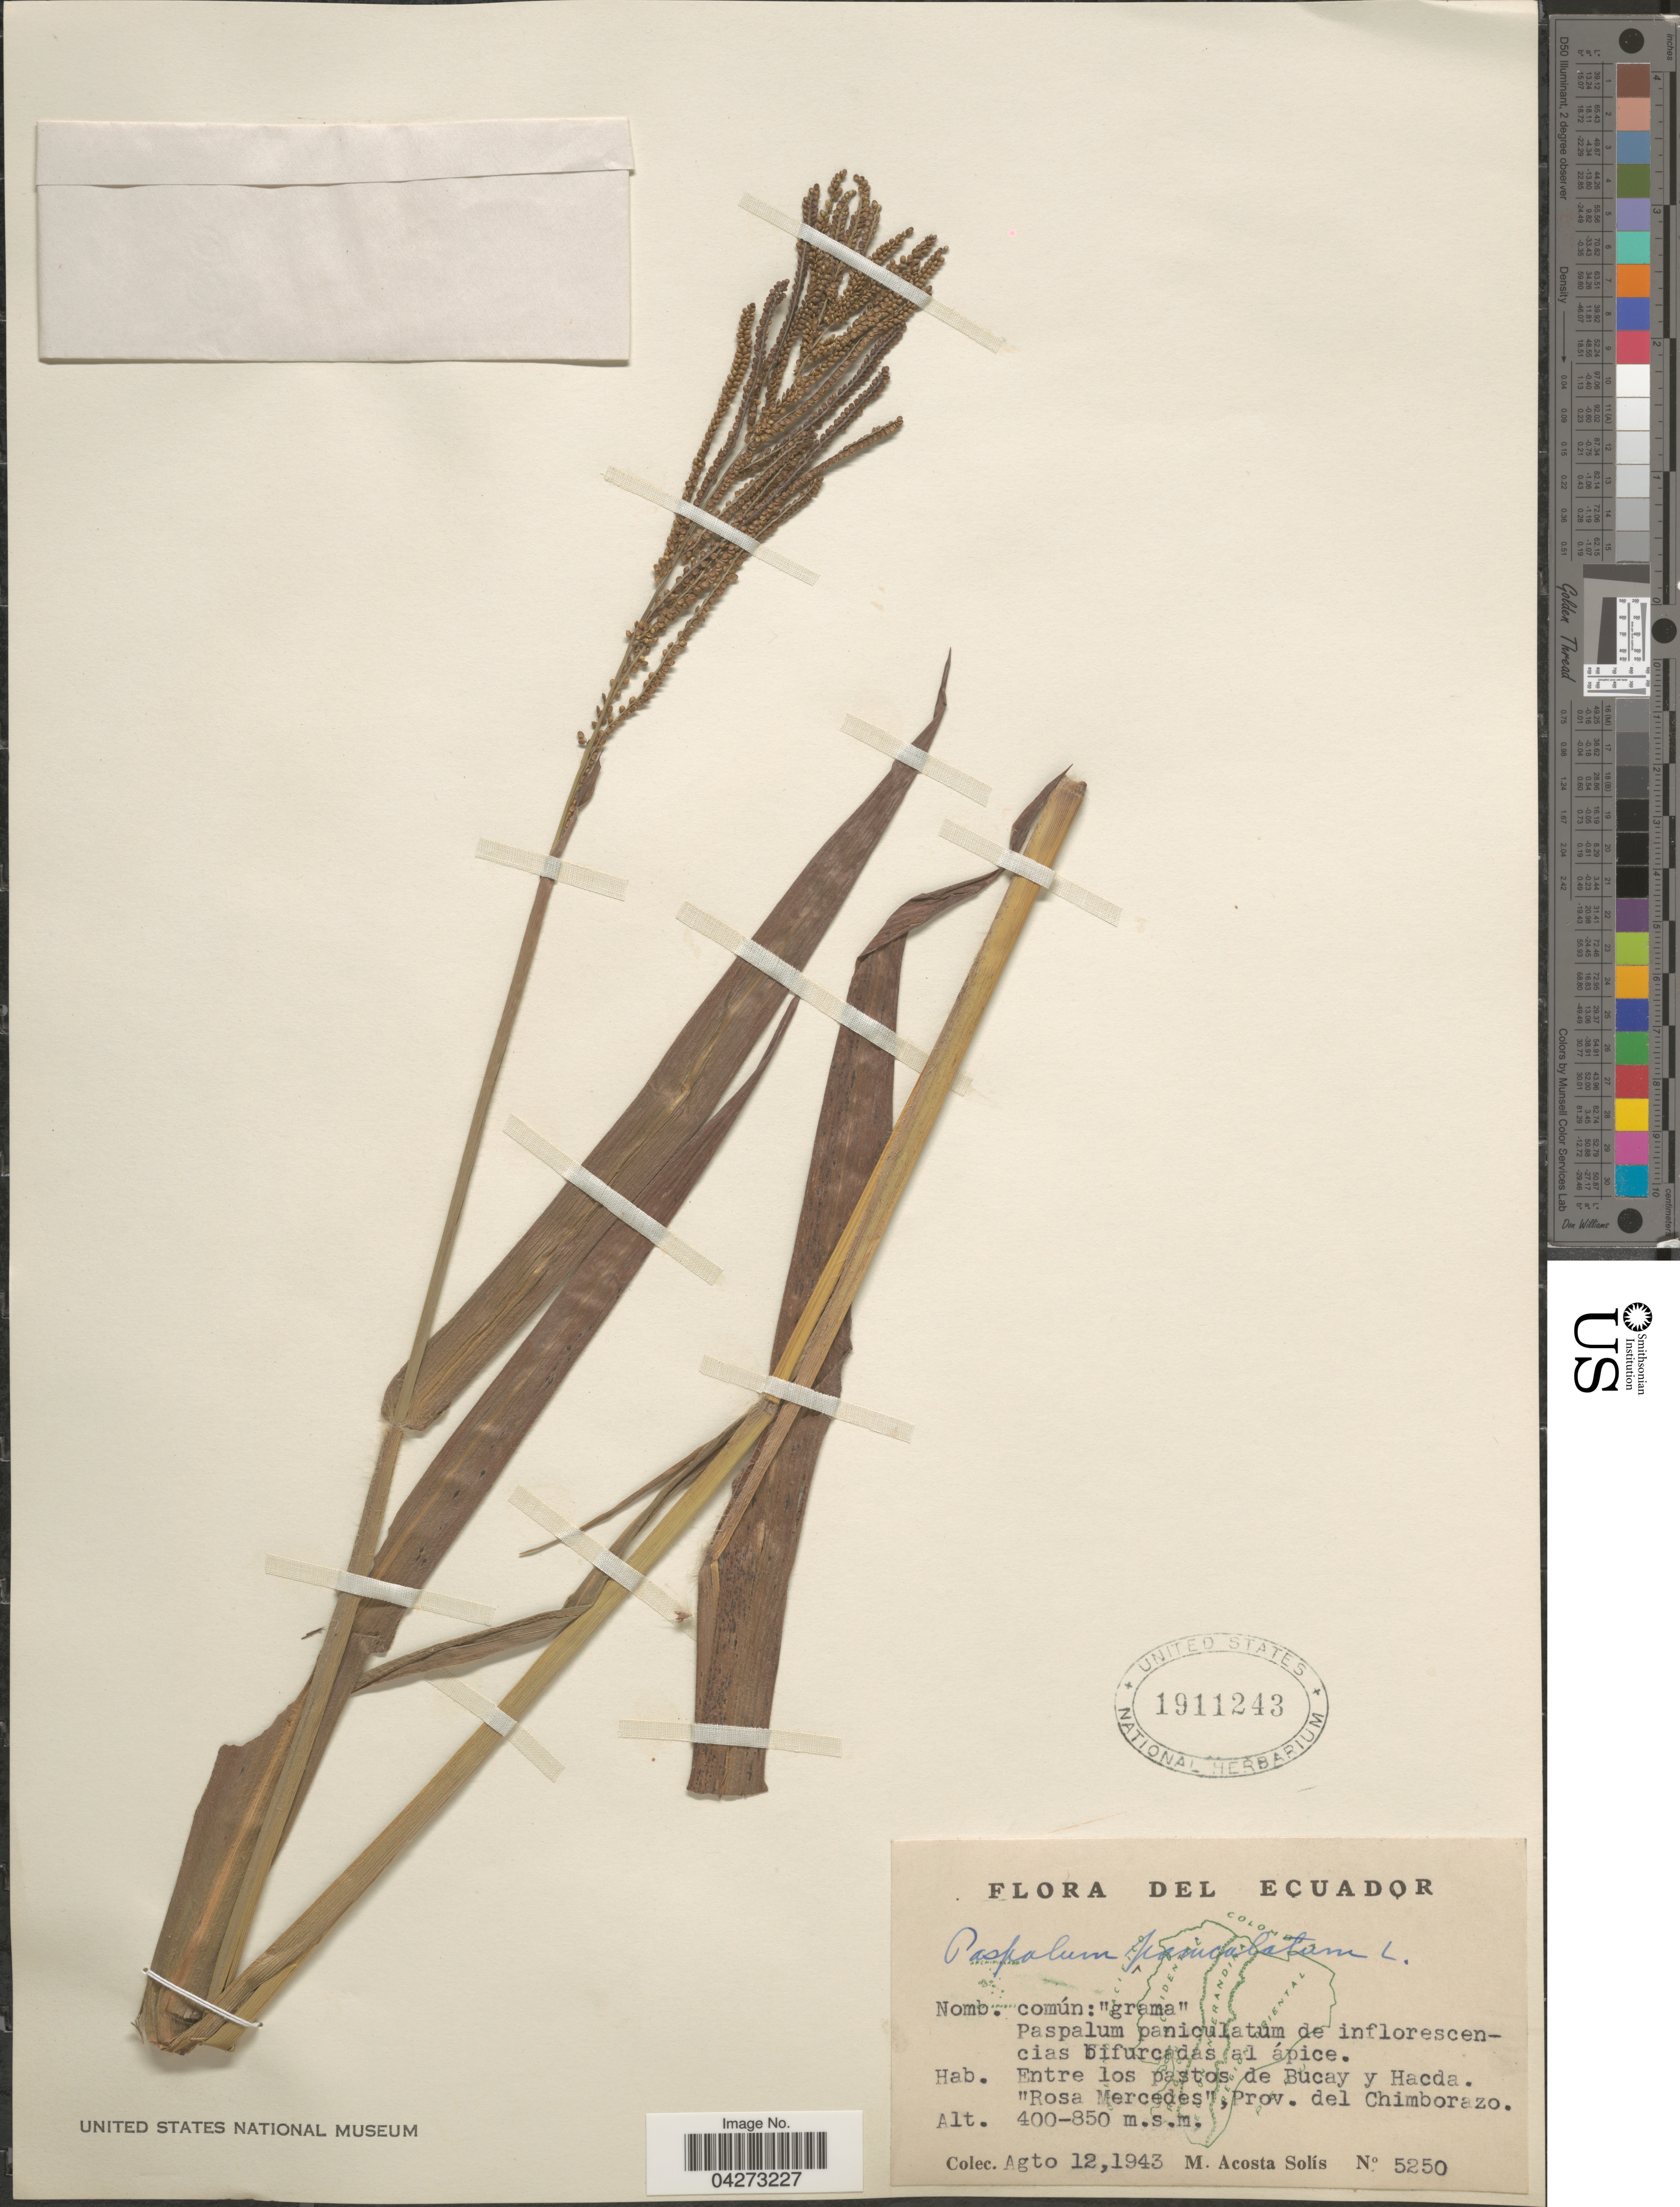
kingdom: Plantae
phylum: Tracheophyta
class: Liliopsida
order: Poales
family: Poaceae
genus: Paspalum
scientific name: Paspalum paniculatum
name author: L.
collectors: M. Acosta Solis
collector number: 5250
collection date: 1943-08-12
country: Ecuador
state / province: Chimborazo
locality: Entre los pastos de Bucay y Hacda. "Rosa Mercedes".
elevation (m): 400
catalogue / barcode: US 1911243